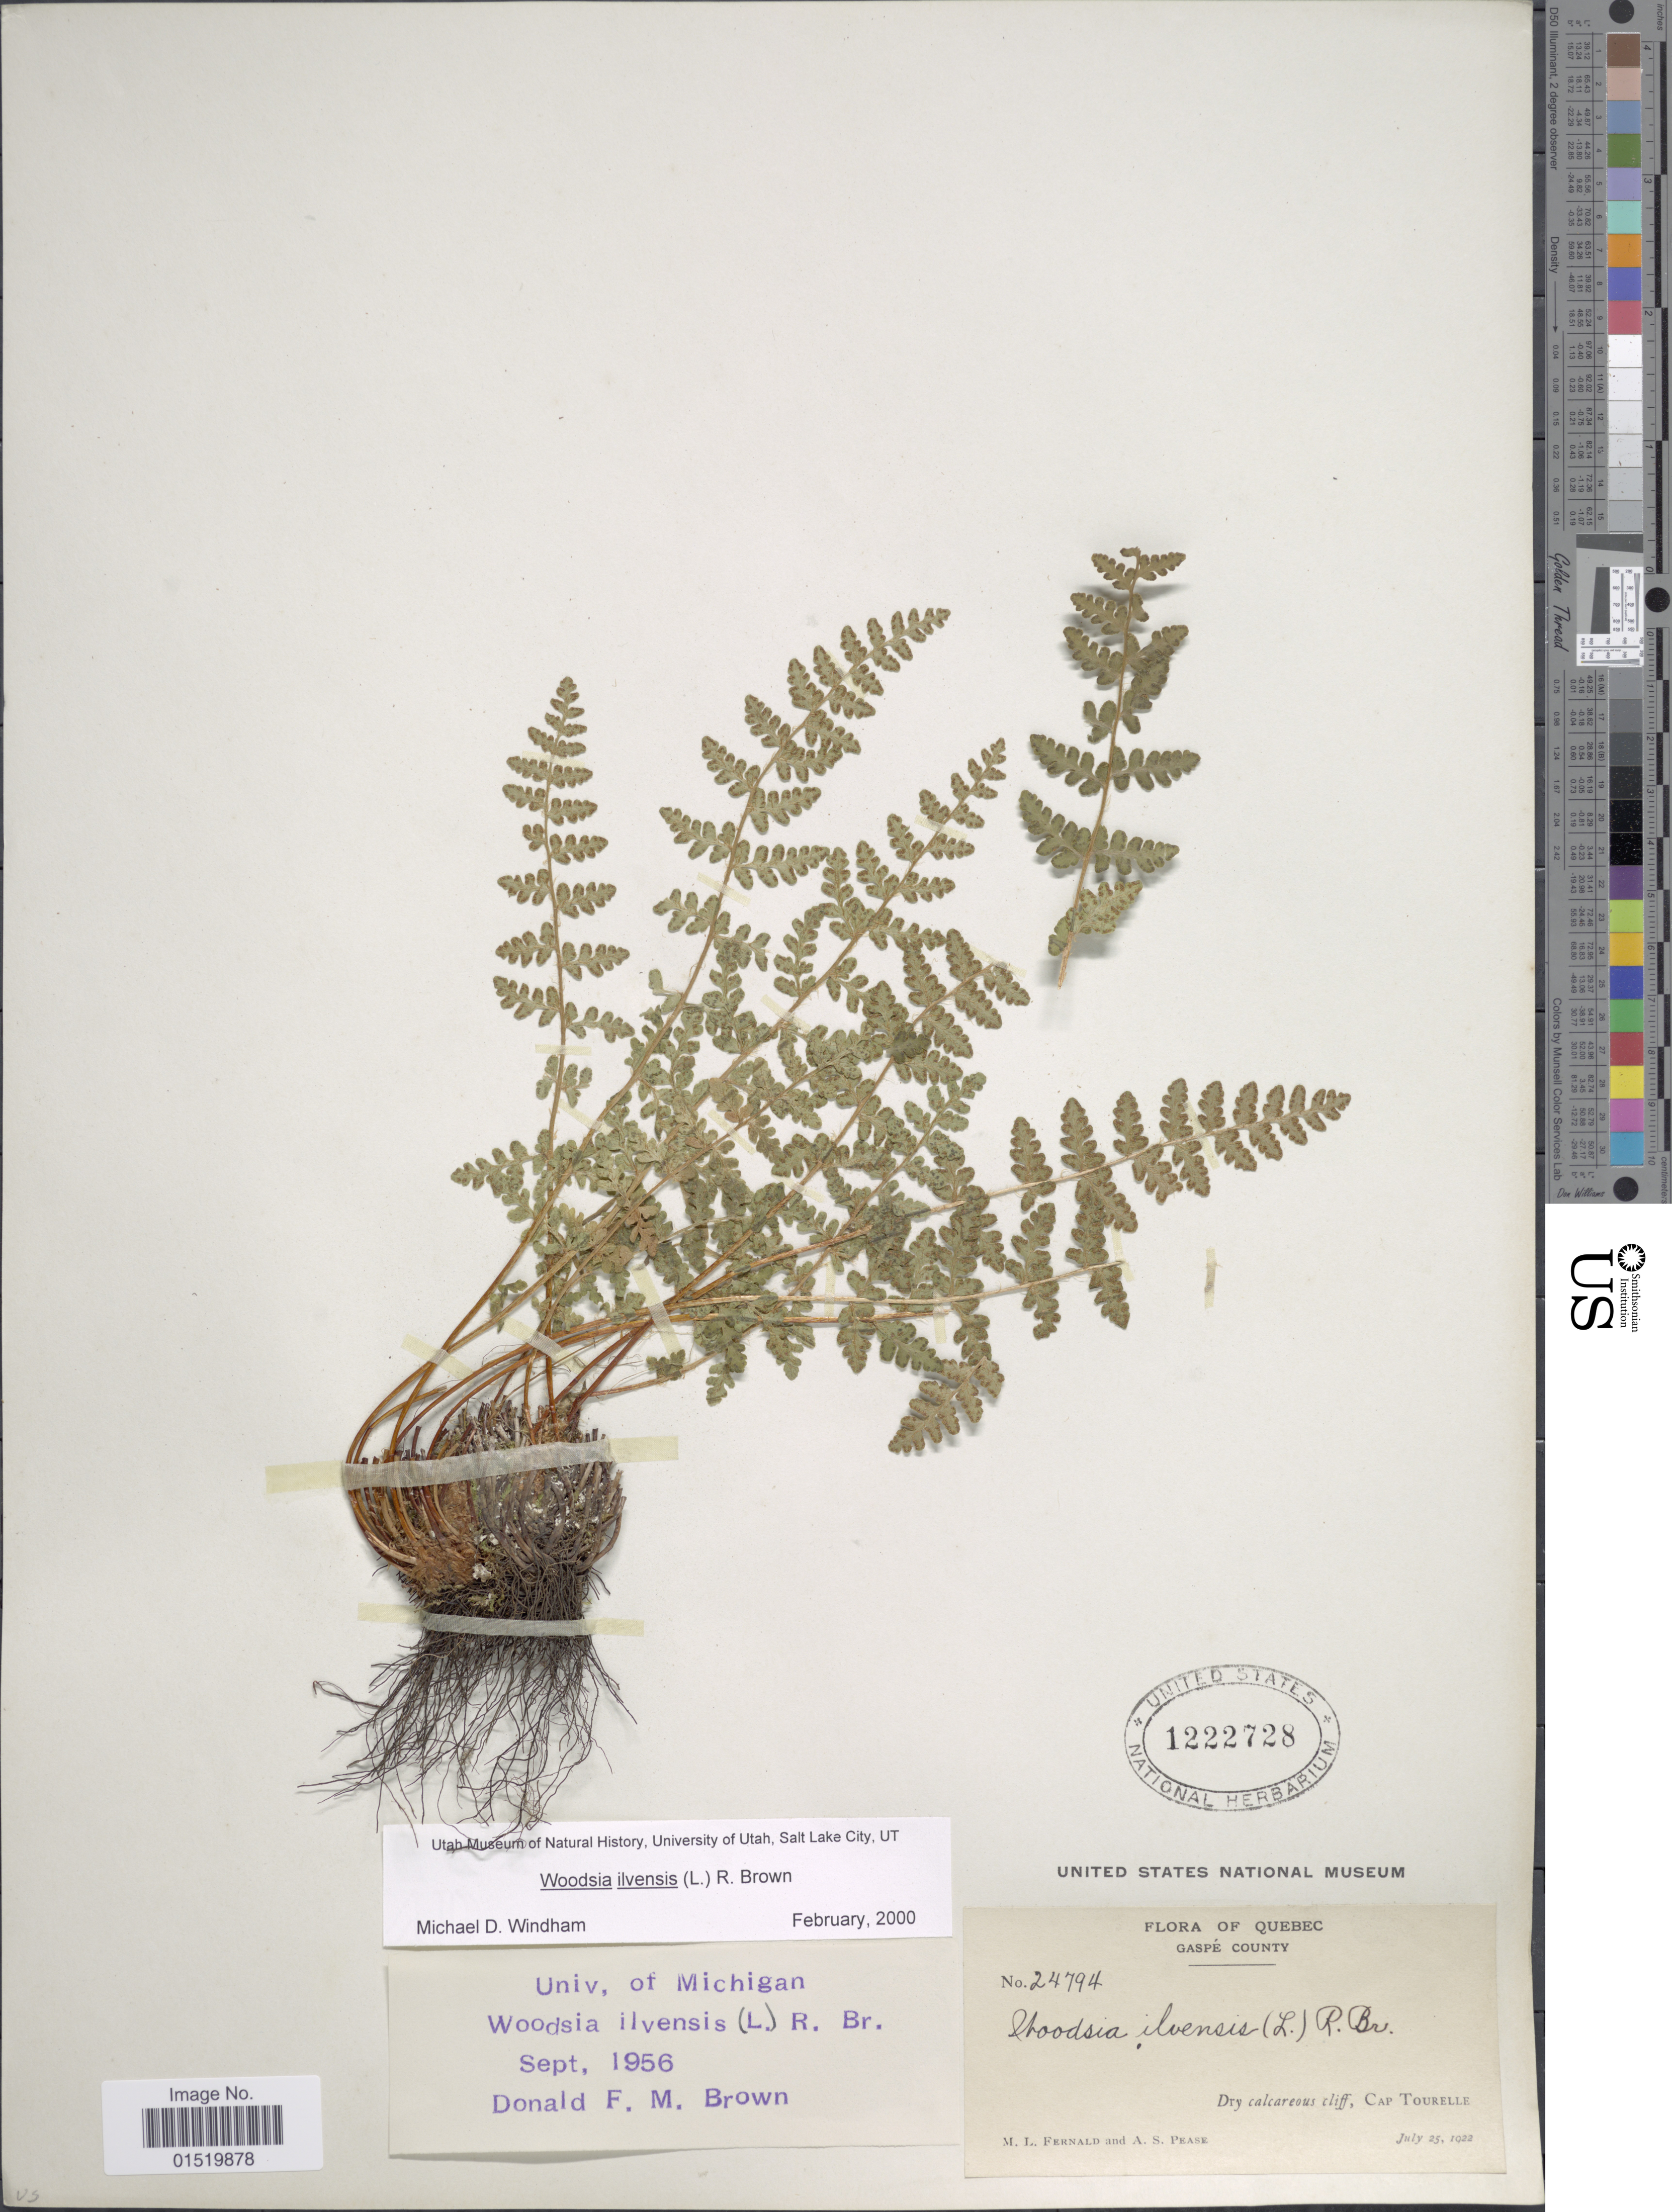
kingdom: Plantae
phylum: Tracheophyta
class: Polypodiopsida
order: Polypodiales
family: Woodsiaceae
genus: Woodsia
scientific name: Woodsia ilvensis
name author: (L.) R. Br.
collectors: M. L. Fernald & A. S. Pease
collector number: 24794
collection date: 1922-07-25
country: Canada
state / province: Quebec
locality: Gaspé County, dry calcareous cliff, Cap Tourelle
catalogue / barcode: US 1222728